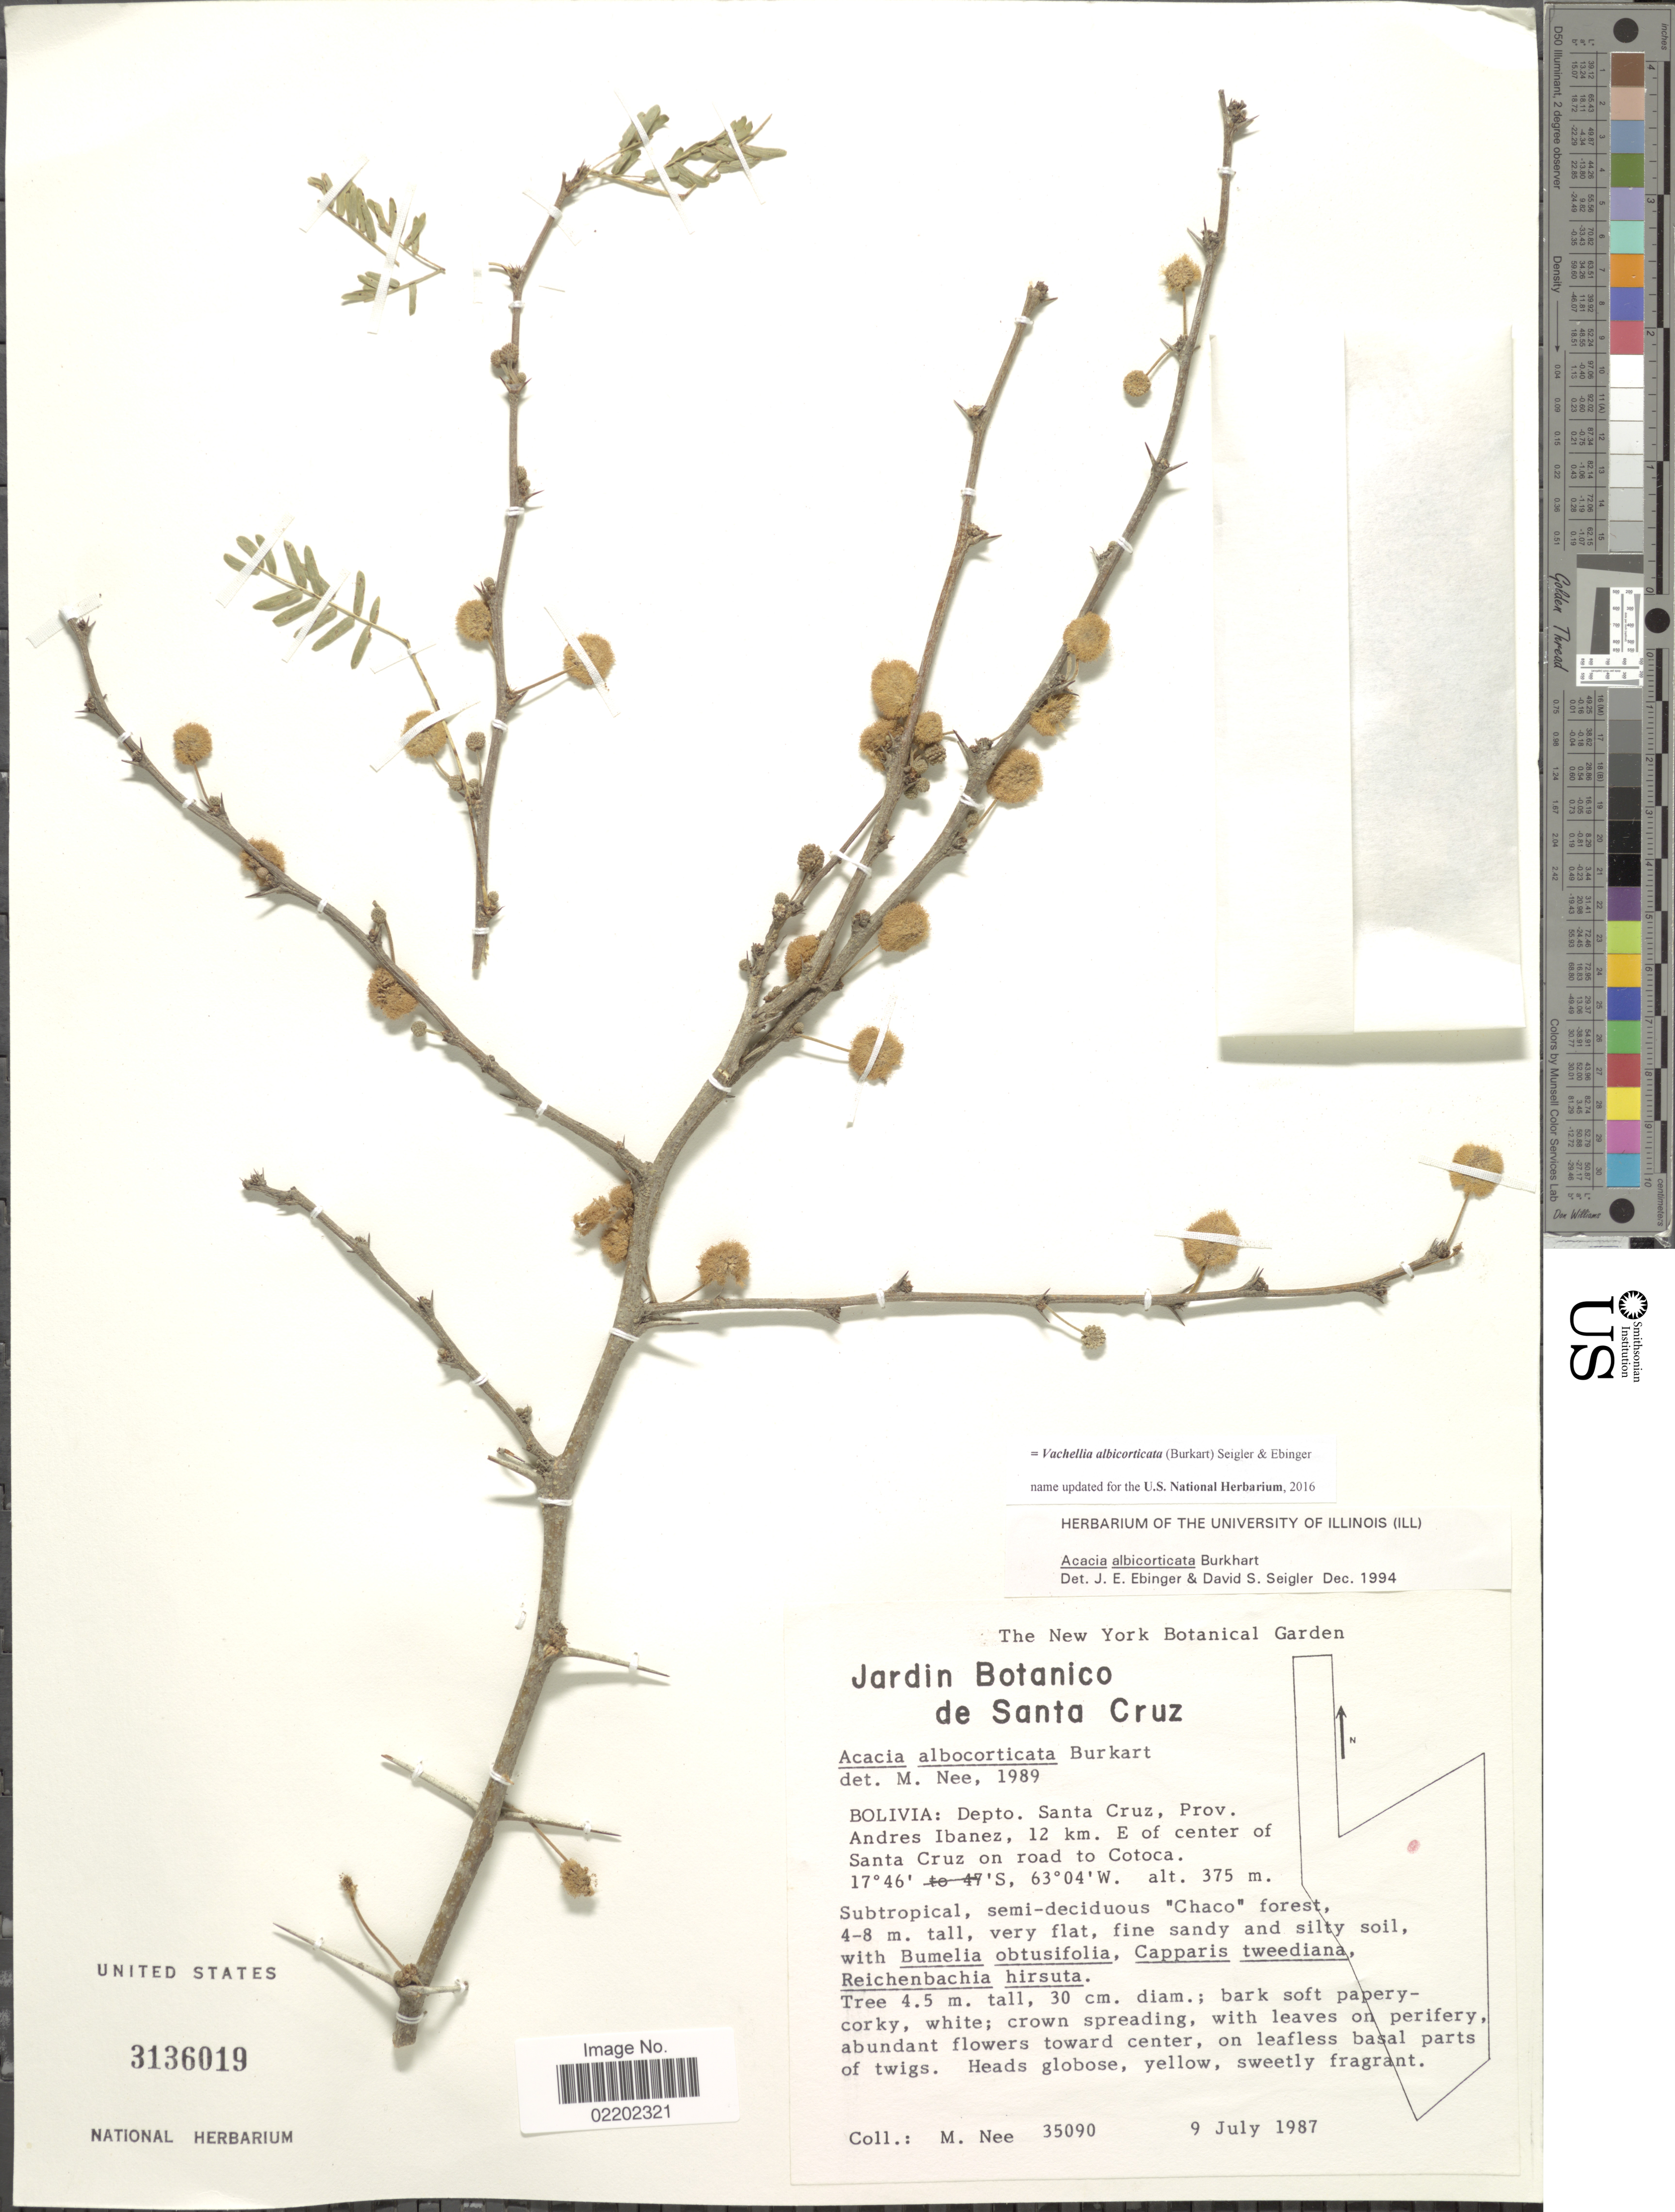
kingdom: Plantae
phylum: Tracheophyta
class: Magnoliopsida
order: Fabales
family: Fabaceae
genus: Vachellia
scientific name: Vachellia albicorticata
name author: (Burkart) Seigler & Ebinger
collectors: M. Nee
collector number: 35090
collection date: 1987-07-09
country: Bolivia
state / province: Santa Cruz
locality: Jardin Botanico de Santa Cruz, Depto Santa Cruz, Prov. Andres Ibanez, 12 km E of center of Santa cruz on road to Cotoca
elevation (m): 375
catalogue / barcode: US 3136019